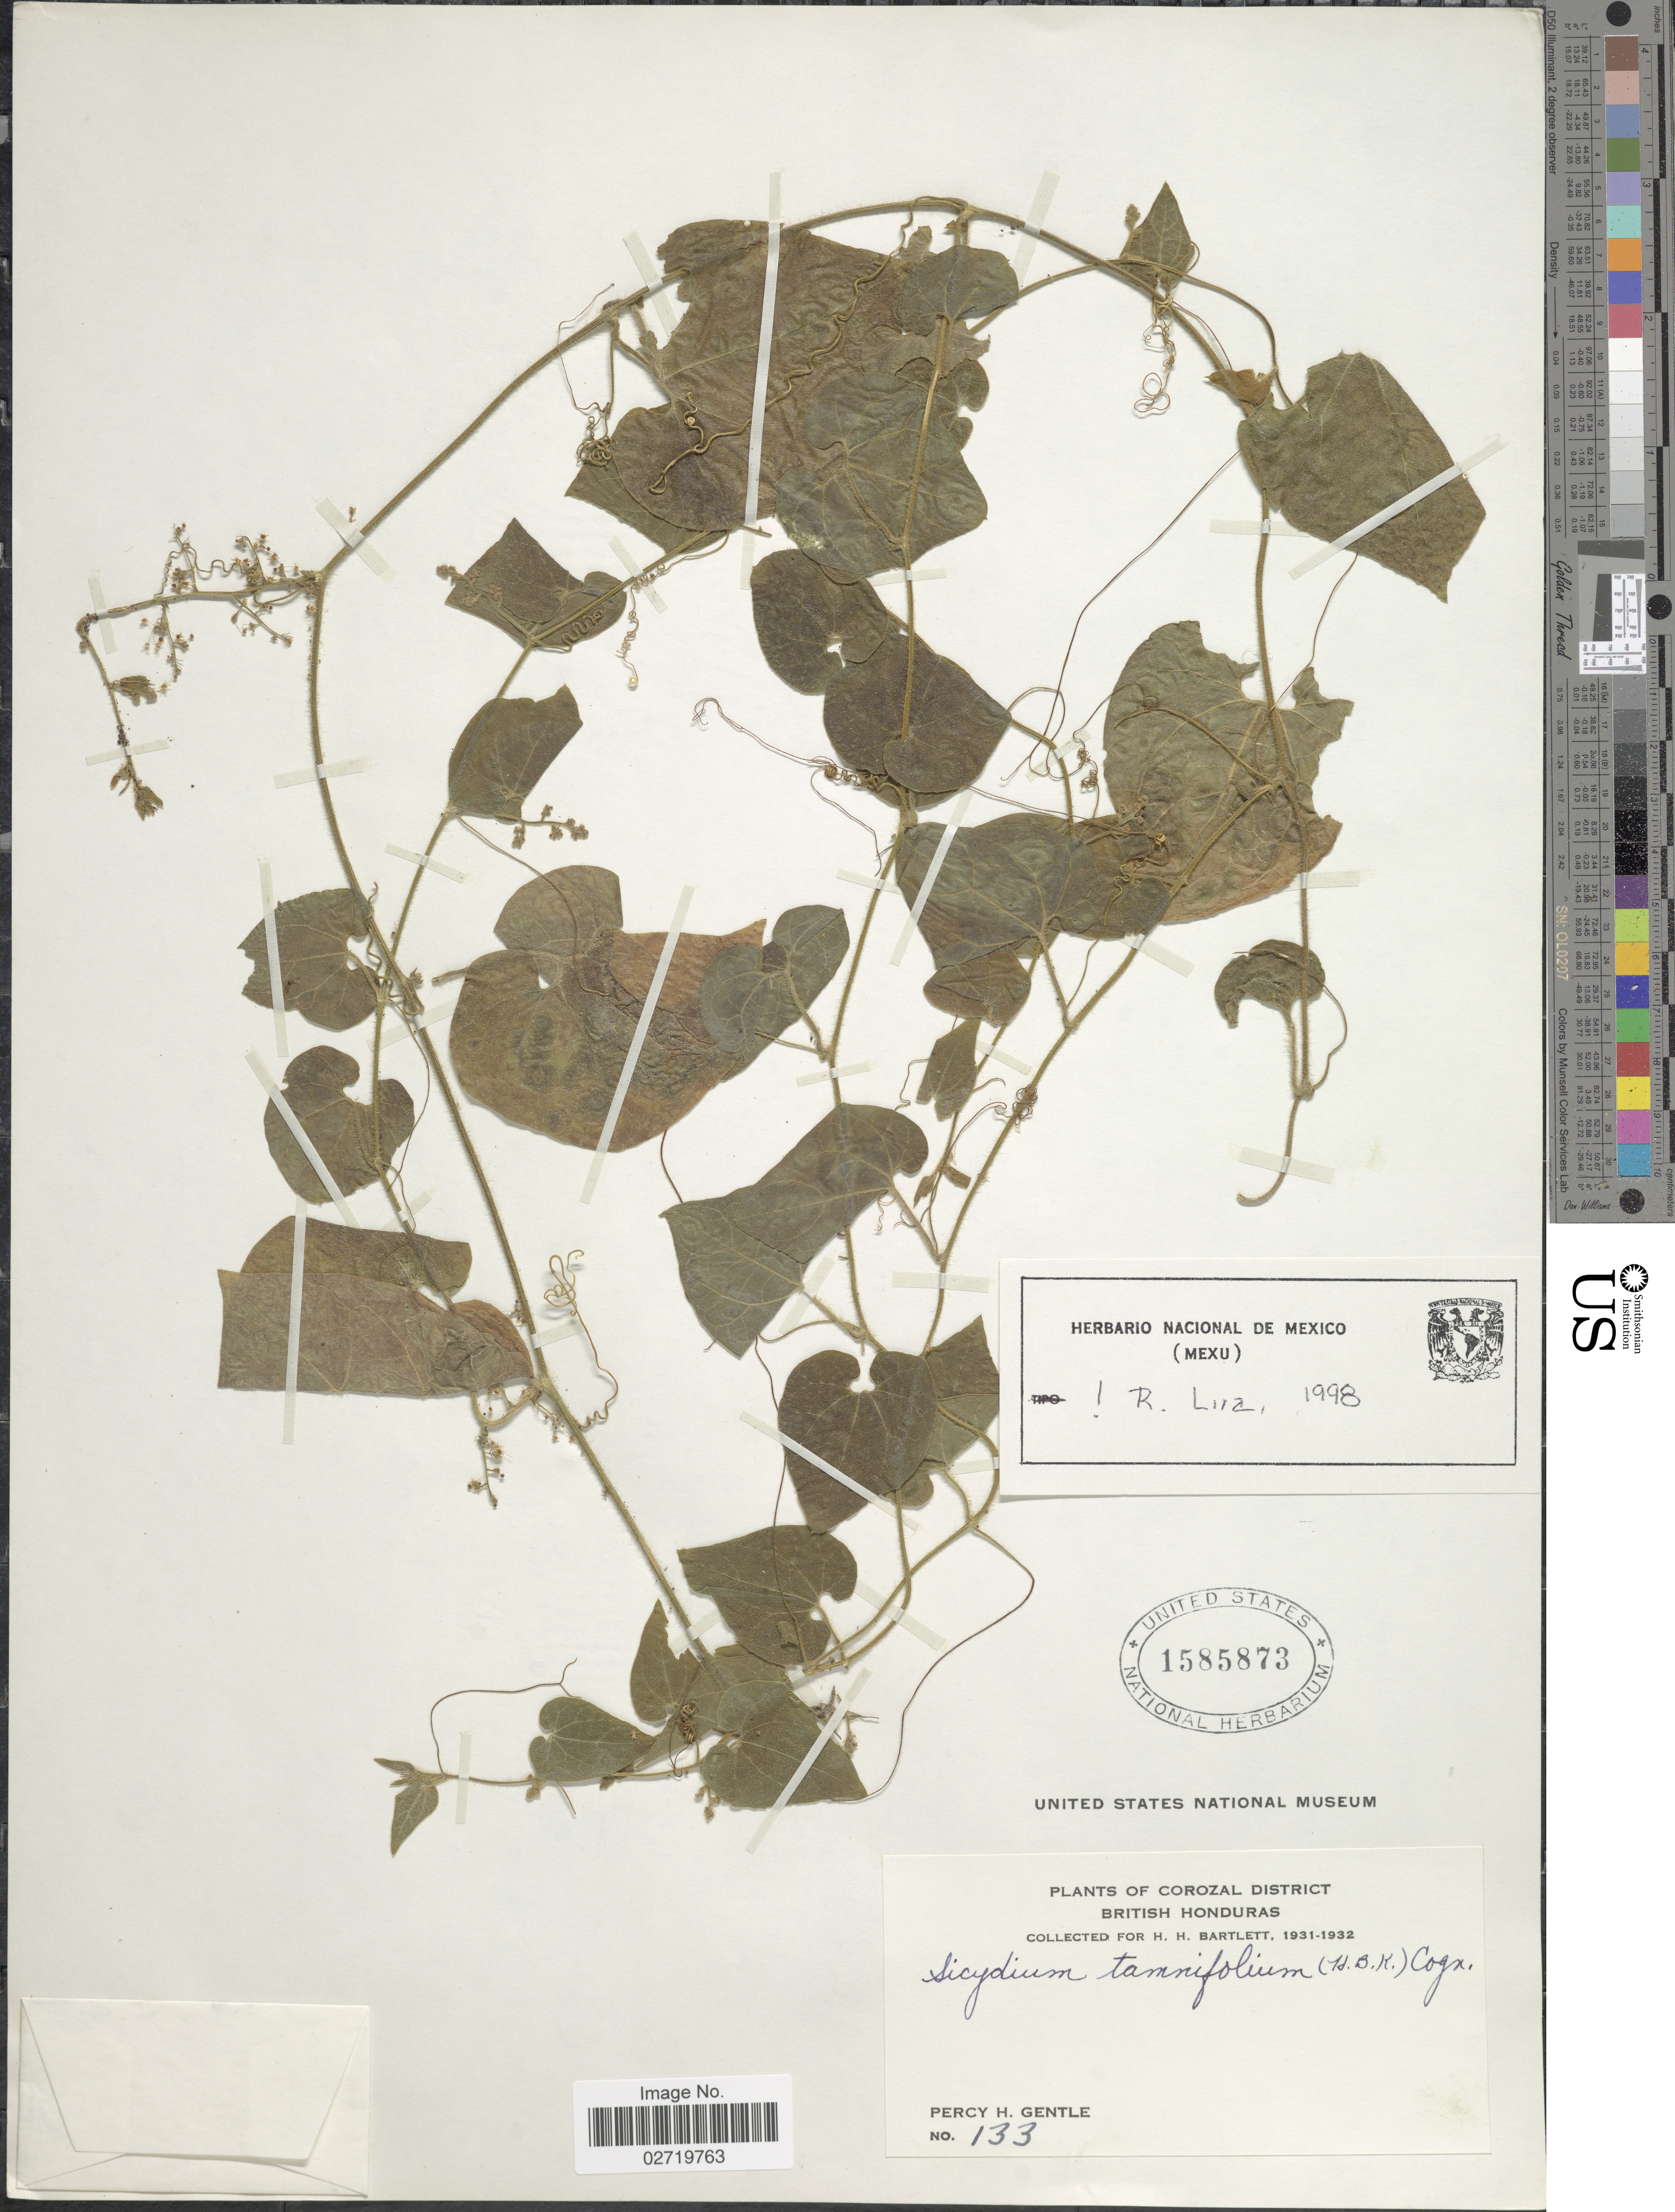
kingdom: Plantae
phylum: Tracheophyta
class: Magnoliopsida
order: Cucurbitales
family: Cucurbitaceae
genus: Sicydium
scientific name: Sicydium tamnifolium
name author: (Kunth) Cogn.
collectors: P. H. Gentle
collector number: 133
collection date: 1931/1932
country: Belize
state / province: Corozal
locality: Corozal District. British Honduras.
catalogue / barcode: US 1585873